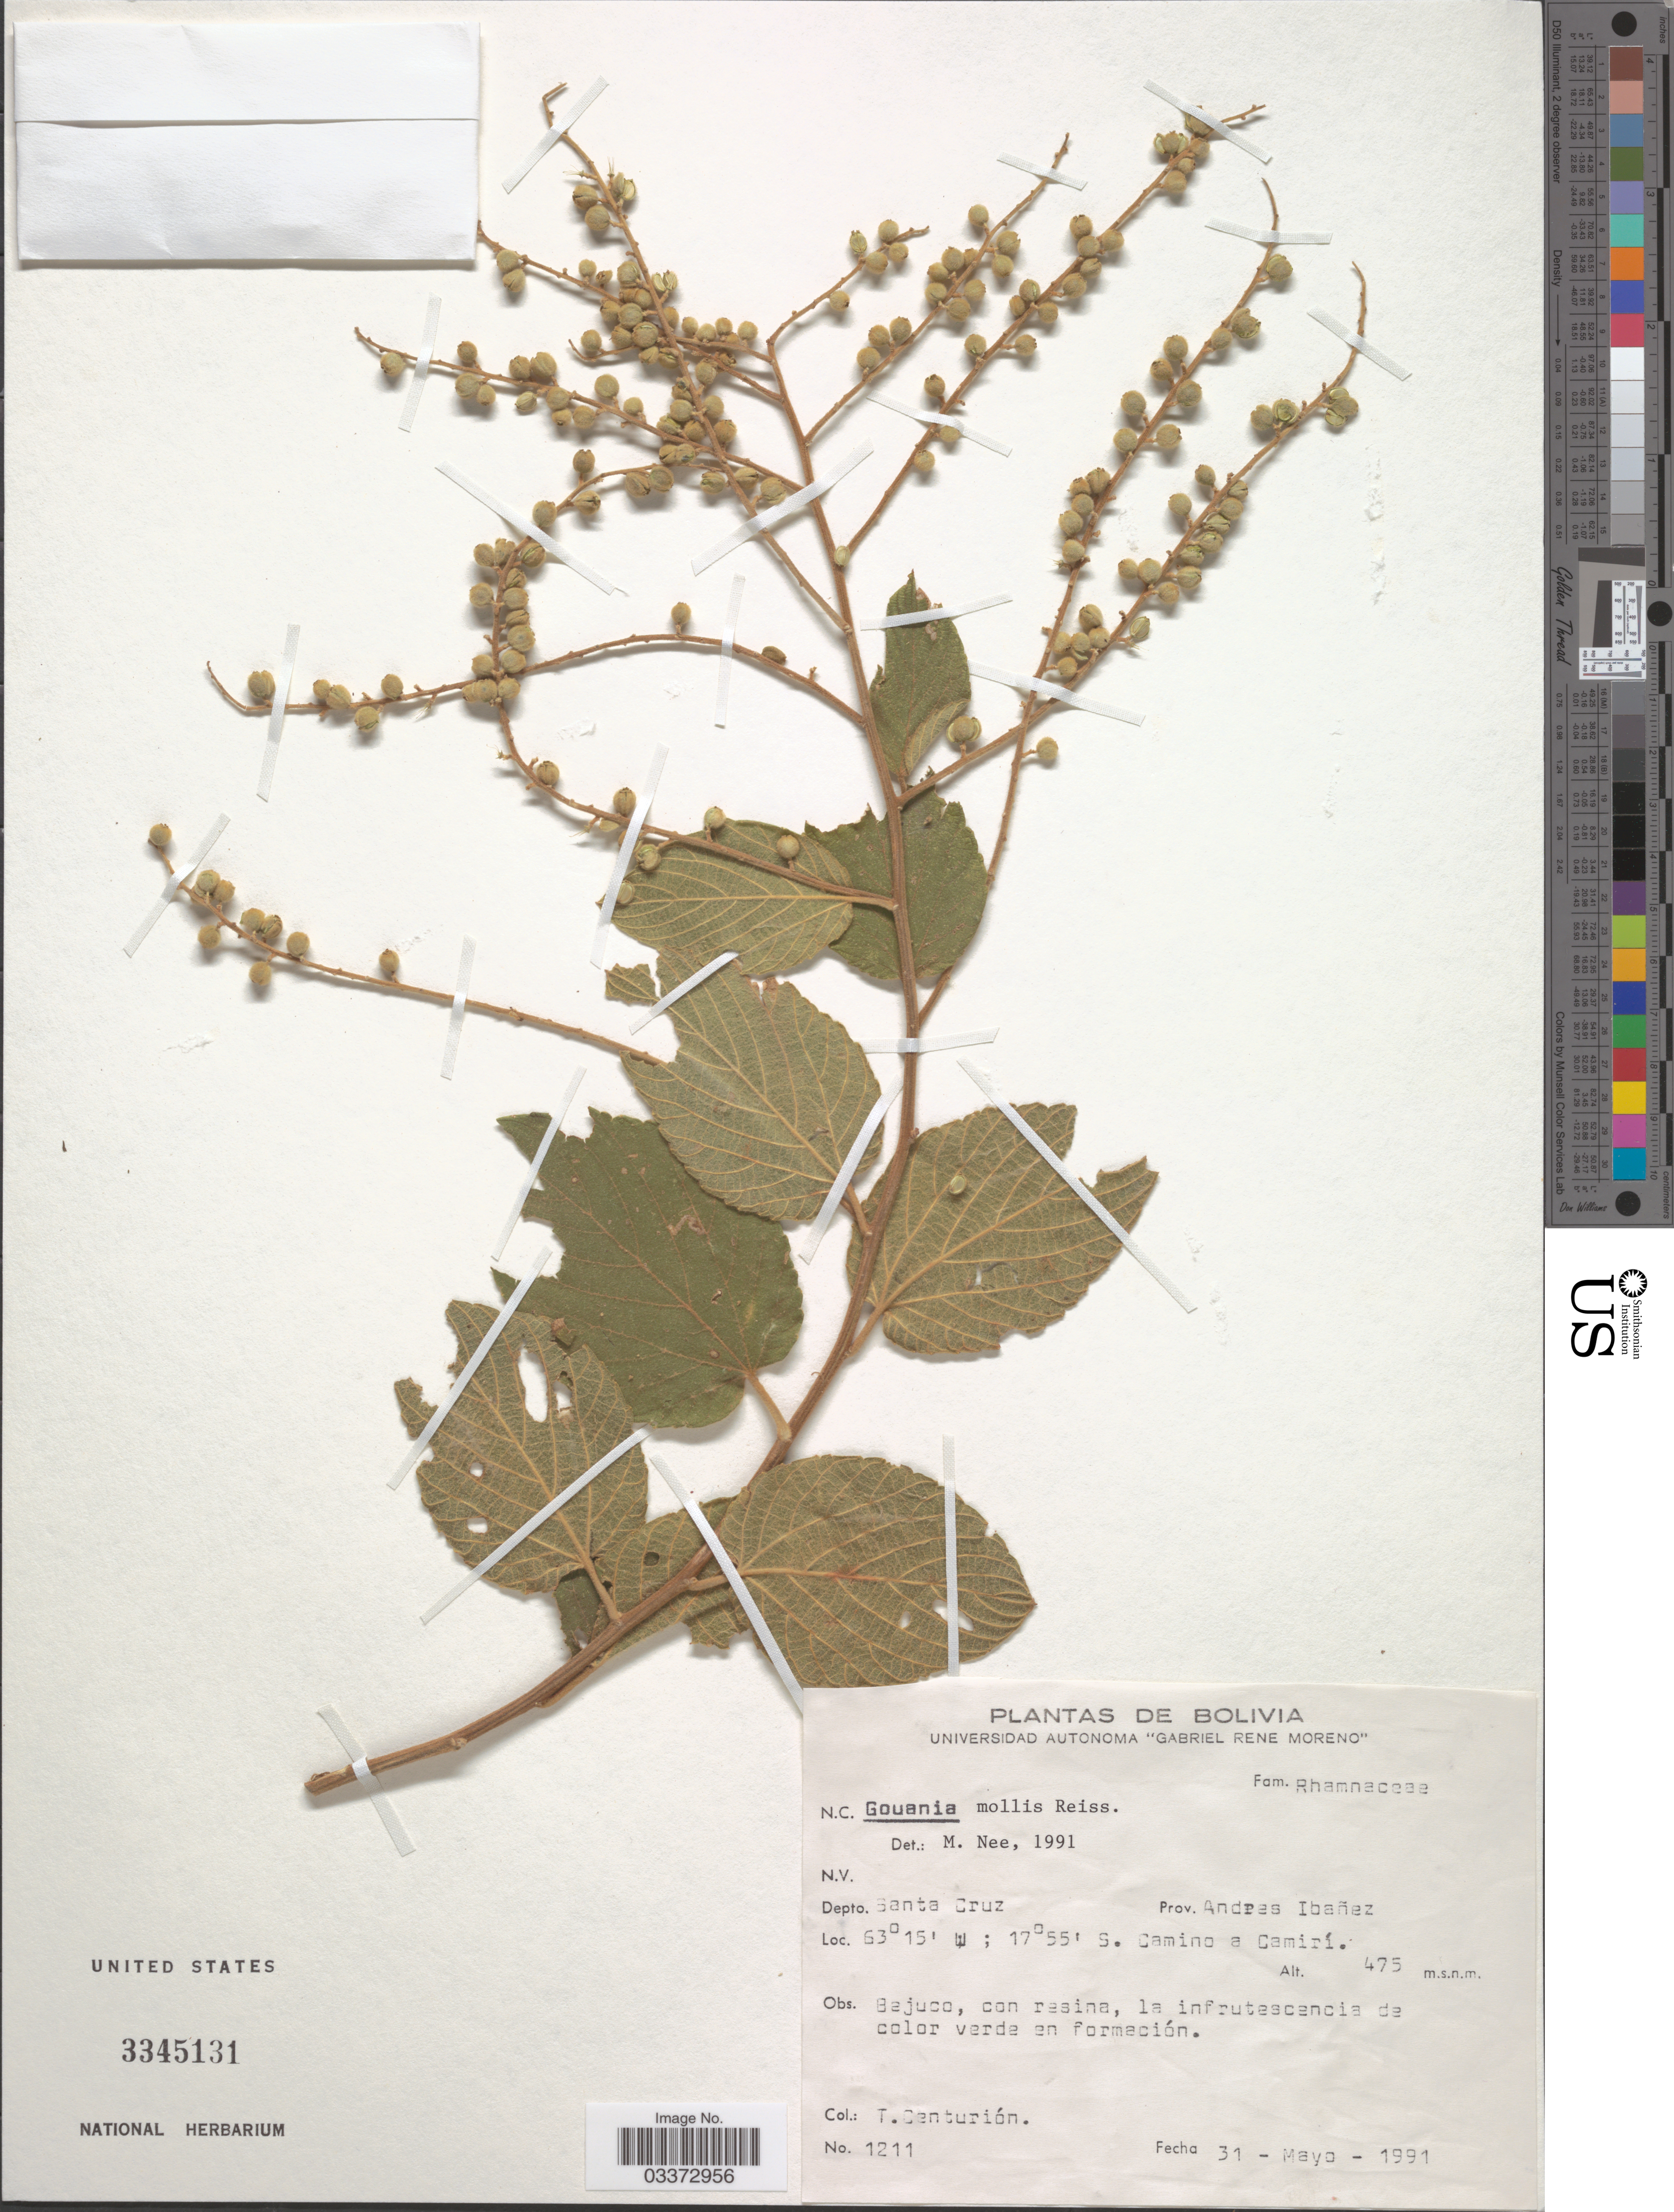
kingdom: Plantae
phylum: Tracheophyta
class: Magnoliopsida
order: Rosales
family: Rhamnaceae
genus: Gouania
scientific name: Gouania latifolia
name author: Reissek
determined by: Figueira, Mauricio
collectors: T. Centurión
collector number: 1211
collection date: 1991-05-31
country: Bolivia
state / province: Santa Cruz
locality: Depto. Santa Cruz, Prov. Andres Ibañez. Camino a Camirí.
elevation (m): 475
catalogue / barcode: US 3345131